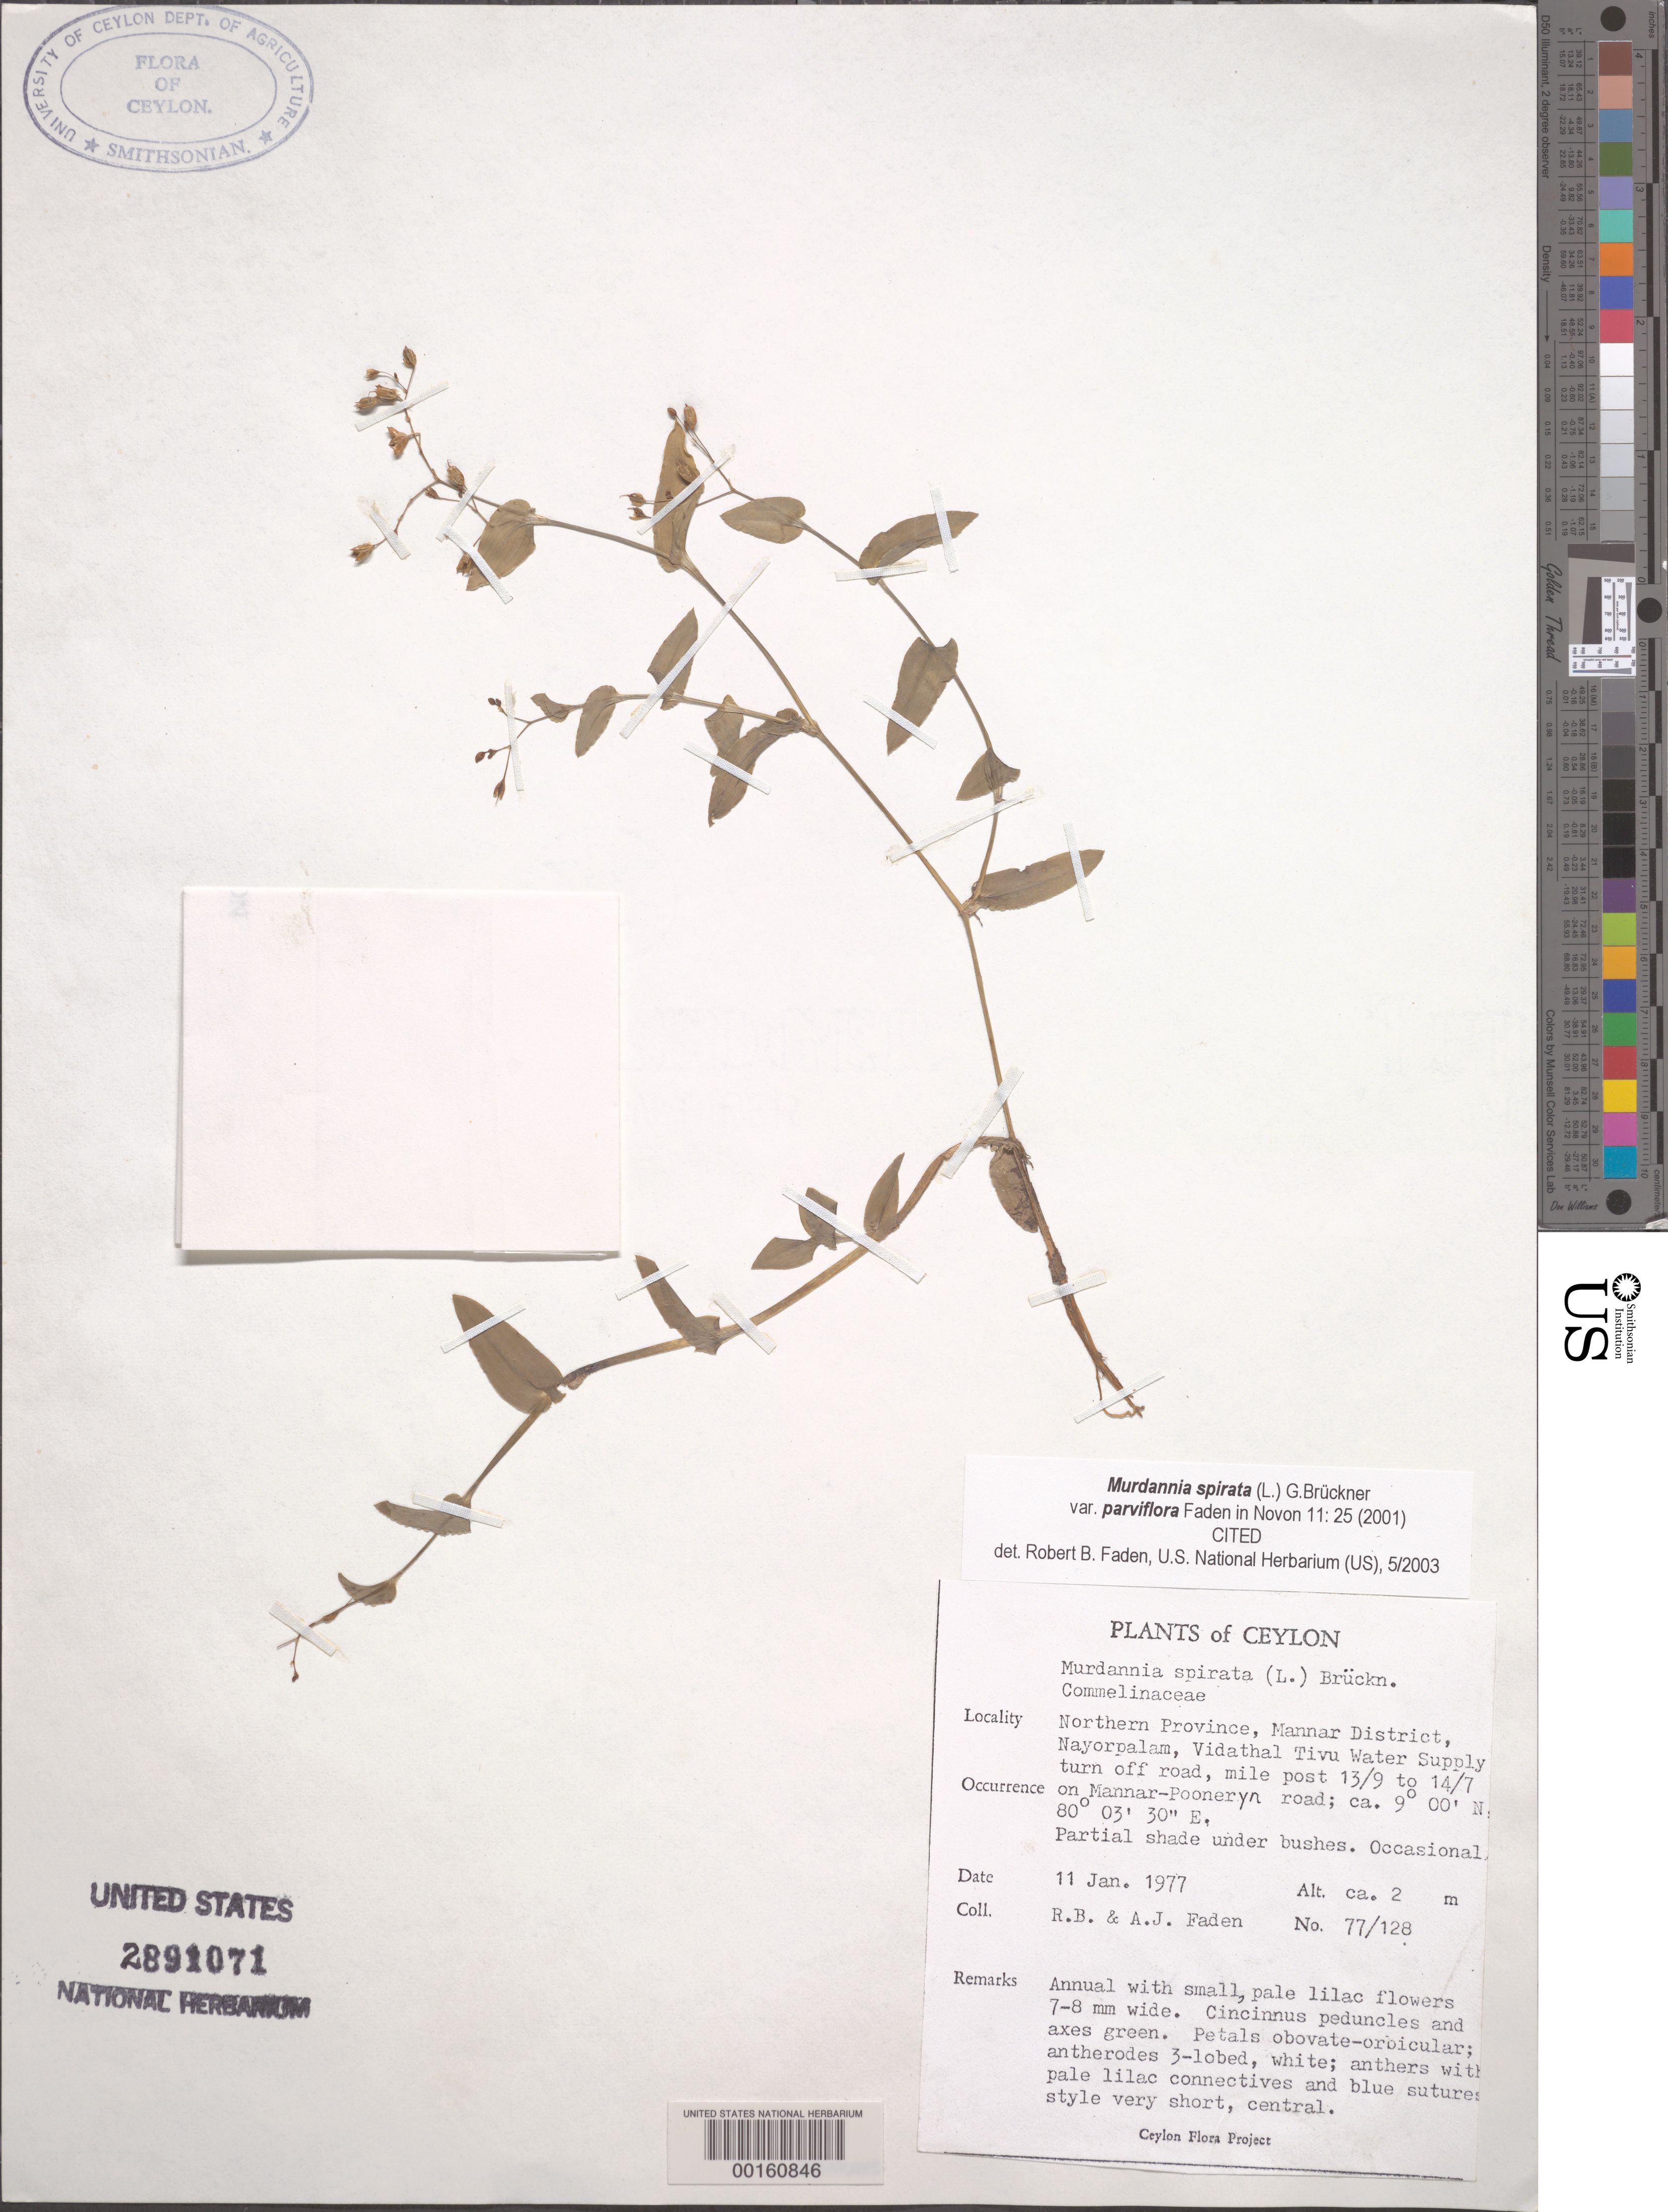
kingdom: Plantae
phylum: Tracheophyta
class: Liliopsida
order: Commelinales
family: Commelinaceae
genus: Murdannia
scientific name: Murdannia spirata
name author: (L.) G. Brückn.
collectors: R. B. Faden & A. J. Faden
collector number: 77/128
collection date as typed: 11 Jan 1977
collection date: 1977-01-11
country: Sri Lanka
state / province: Northern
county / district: Mannar Dist.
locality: Nayorpalam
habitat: Partial shade of bushes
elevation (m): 2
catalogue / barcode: US 2891071